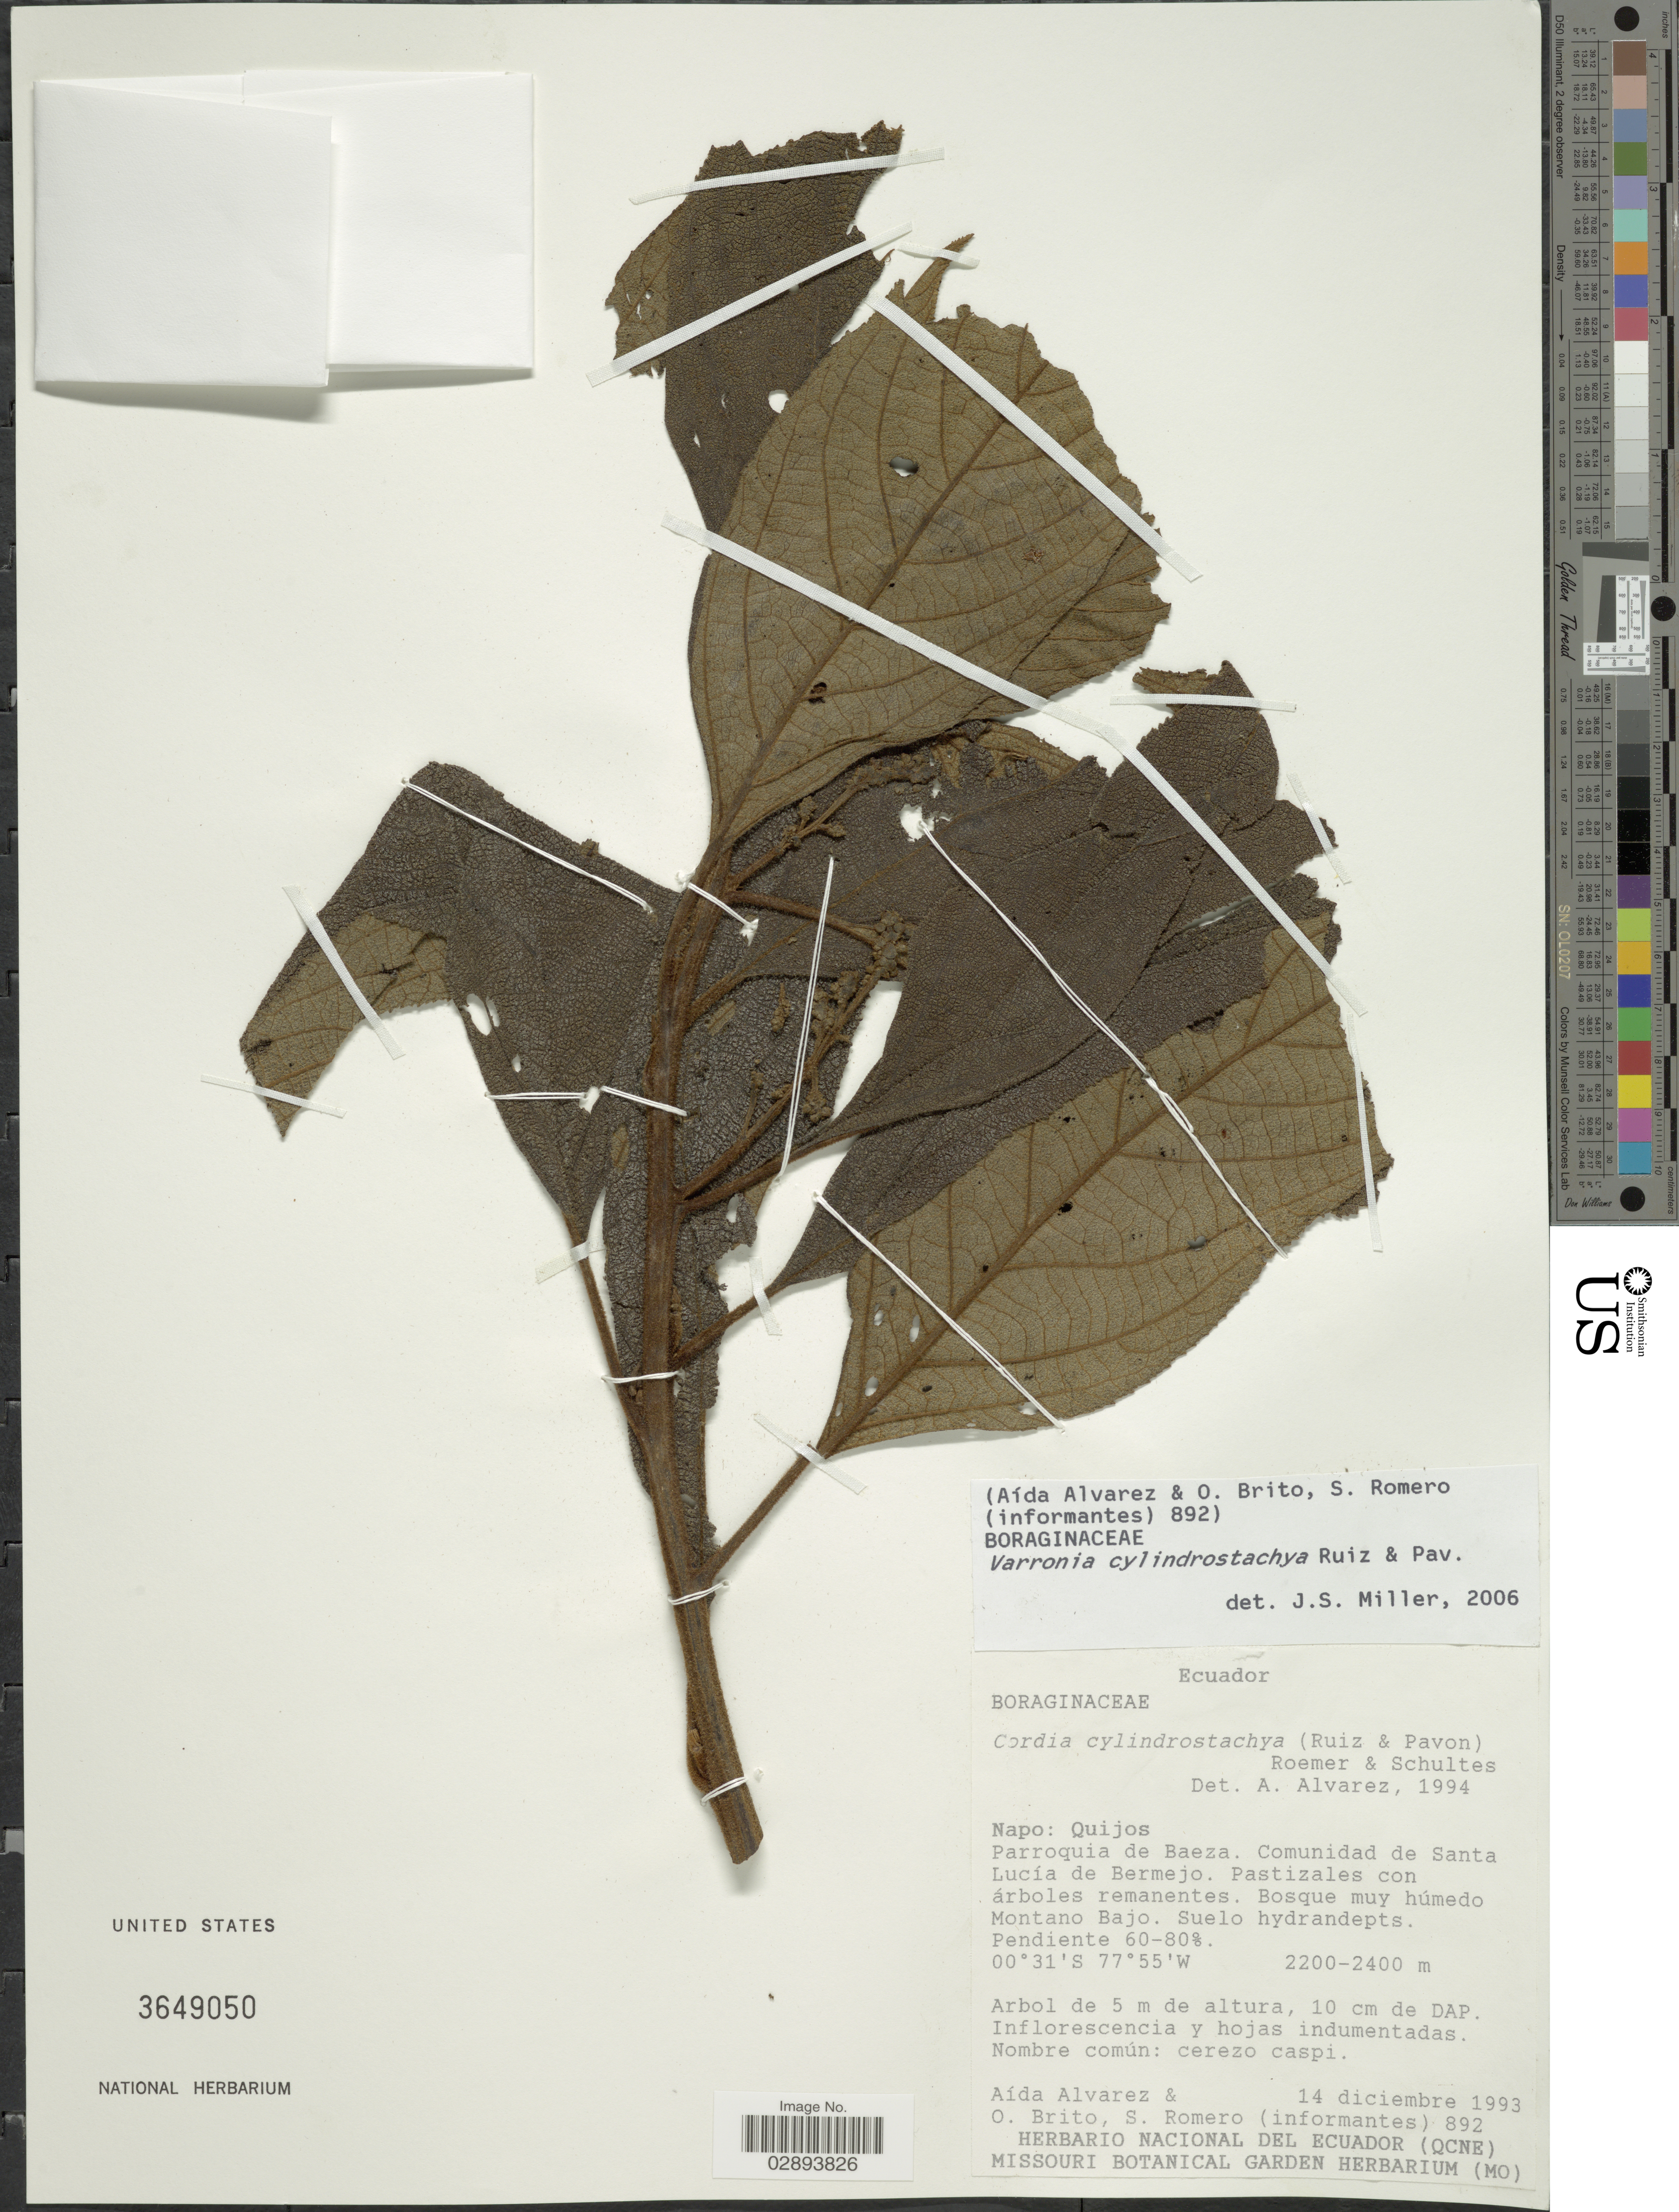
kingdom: Plantae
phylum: Tracheophyta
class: Magnoliopsida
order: Boraginales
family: Cordiaceae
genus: Varronia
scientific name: Varronia cylindrostachya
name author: Ruiz & Pav.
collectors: A. Alvarez, O. Brito & S. Romero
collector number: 892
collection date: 1993-12-14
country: Ecuador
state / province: Napo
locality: Quijos, Parroquia de Baeza, Comunidad de Santa Lucía de Bermejo, Pastizales con árboles remanentes, Bosque muy húmedo Montano Bajo.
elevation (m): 2200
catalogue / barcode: US 3649050